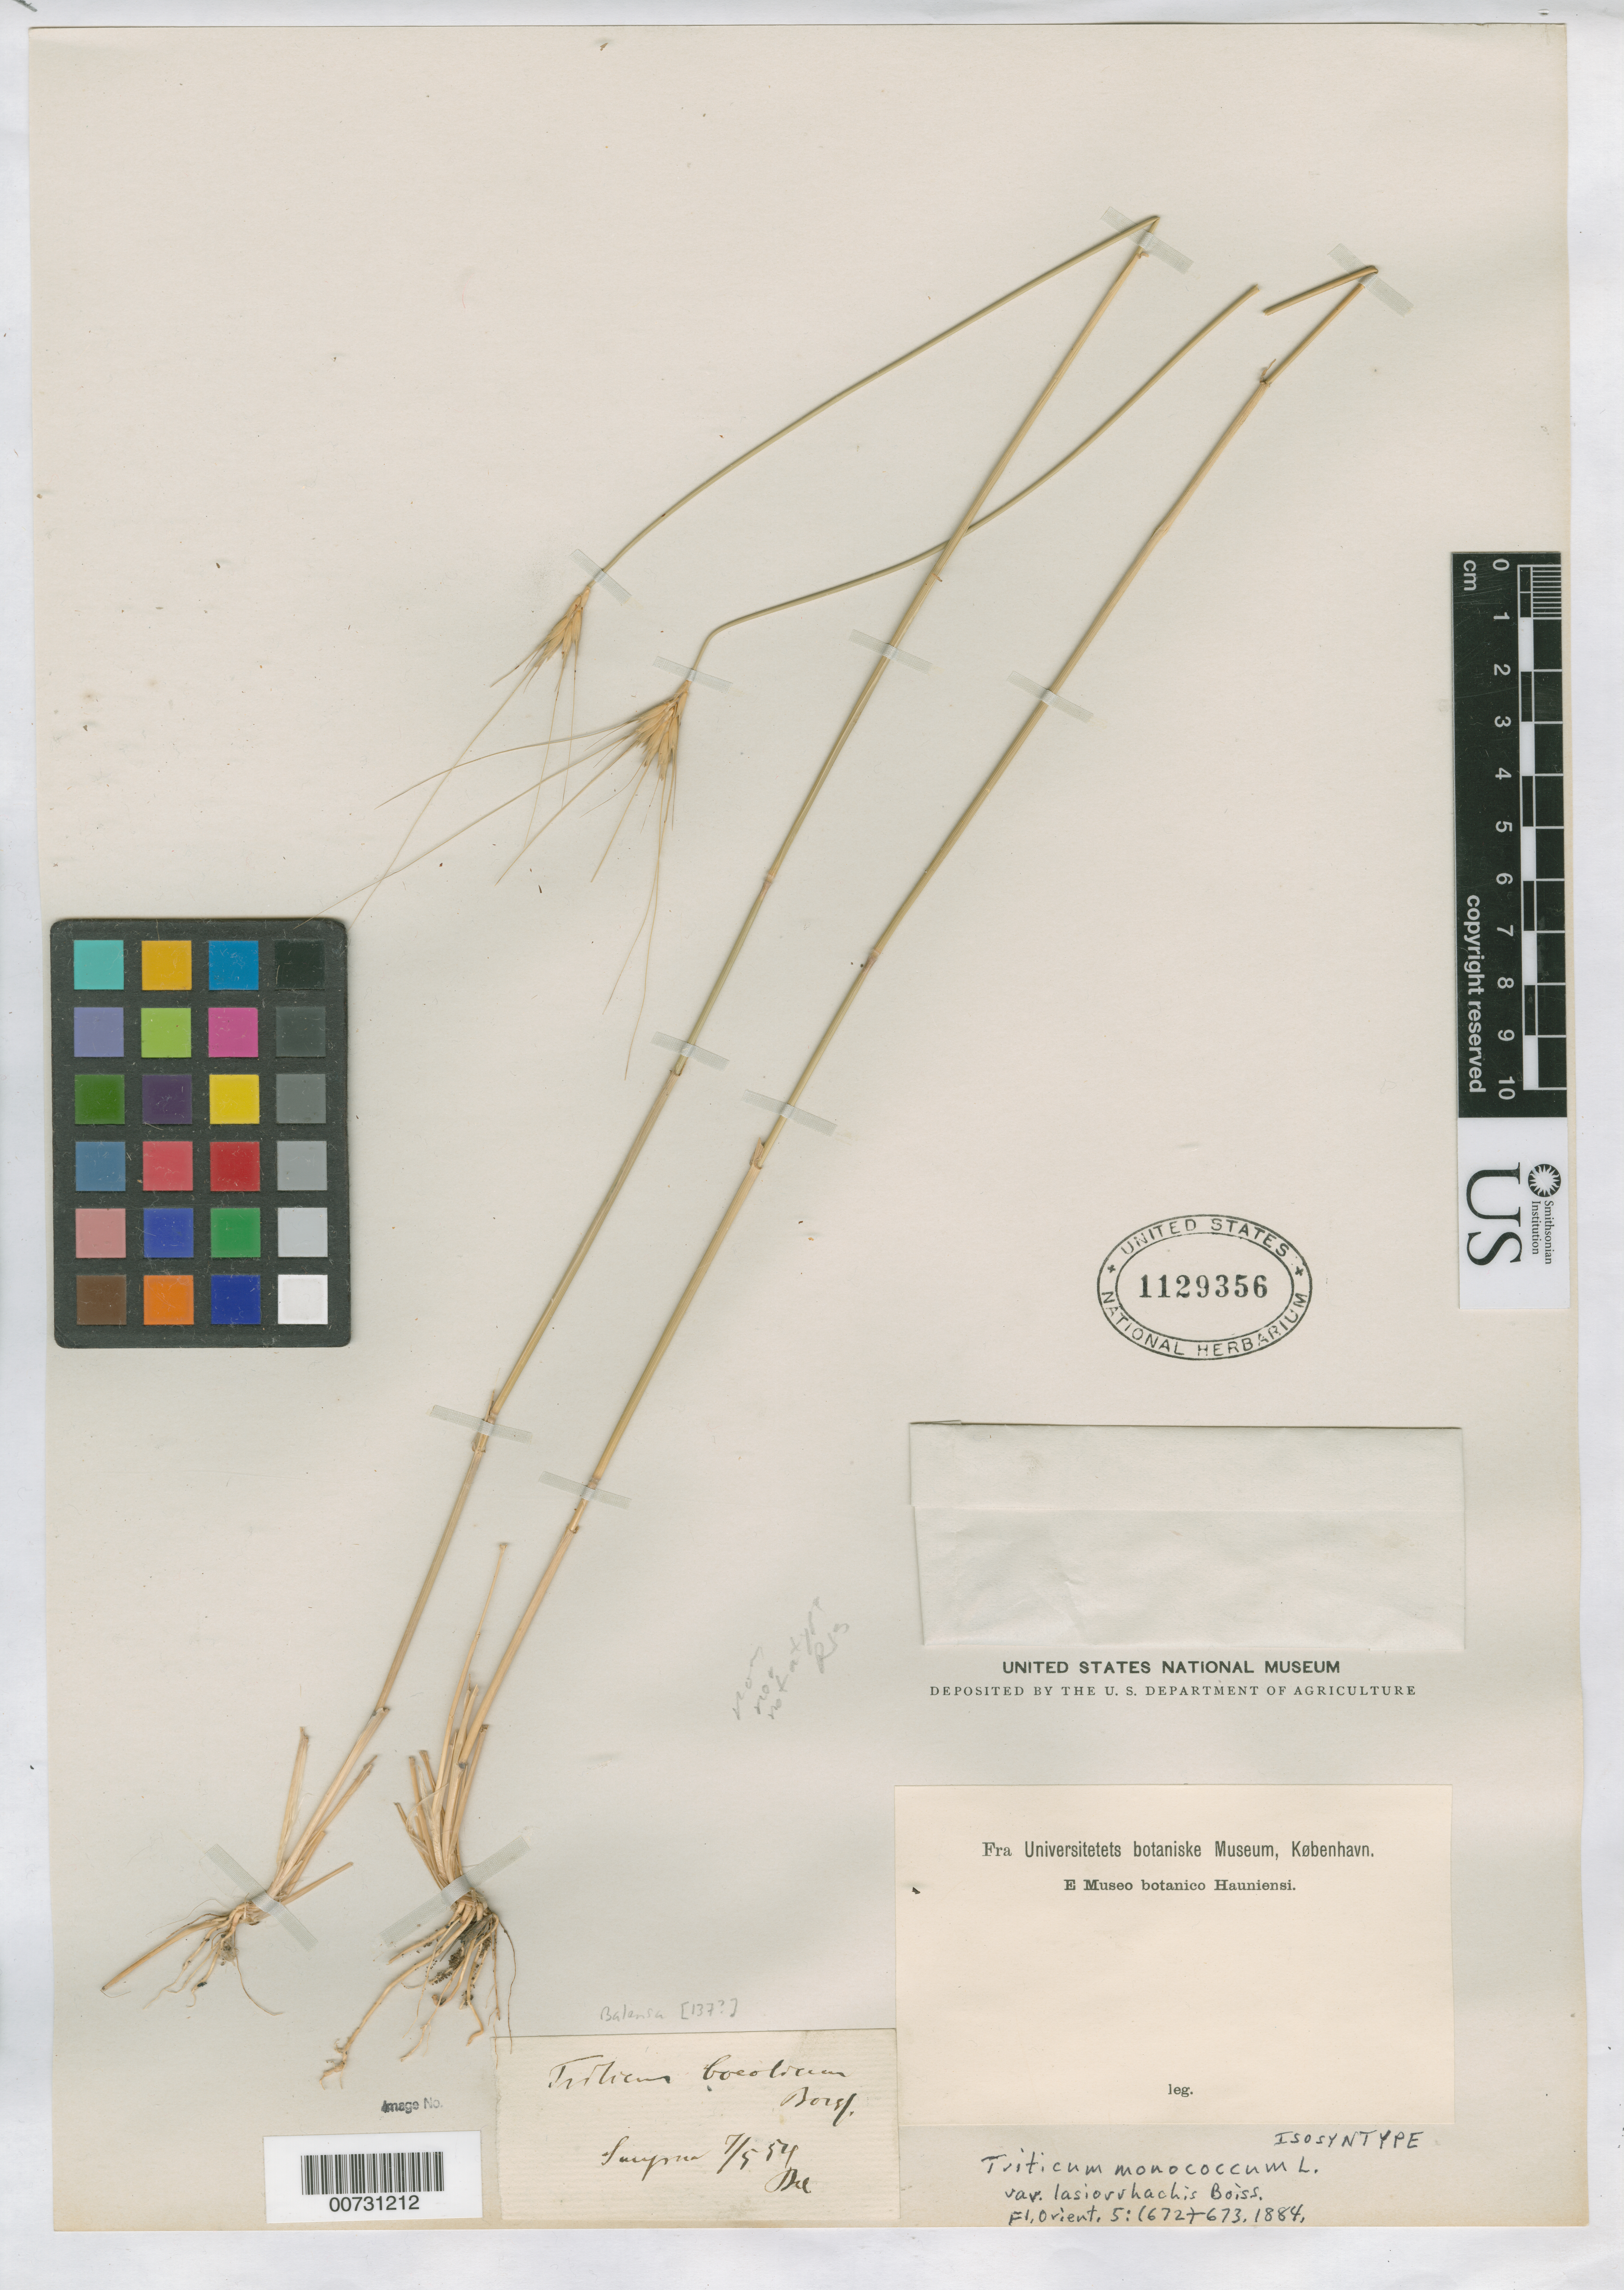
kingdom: Plantae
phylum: Tracheophyta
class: Liliopsida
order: Poales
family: Poaceae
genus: Triticum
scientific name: Triticum monococcum var. lasiorrhachis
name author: Boiss.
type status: Isosyntype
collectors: B. Balansa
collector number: s.n. [137]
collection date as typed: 07 May 1854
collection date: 1854-05-07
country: Turkey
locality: Smyrna.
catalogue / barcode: US 1129356